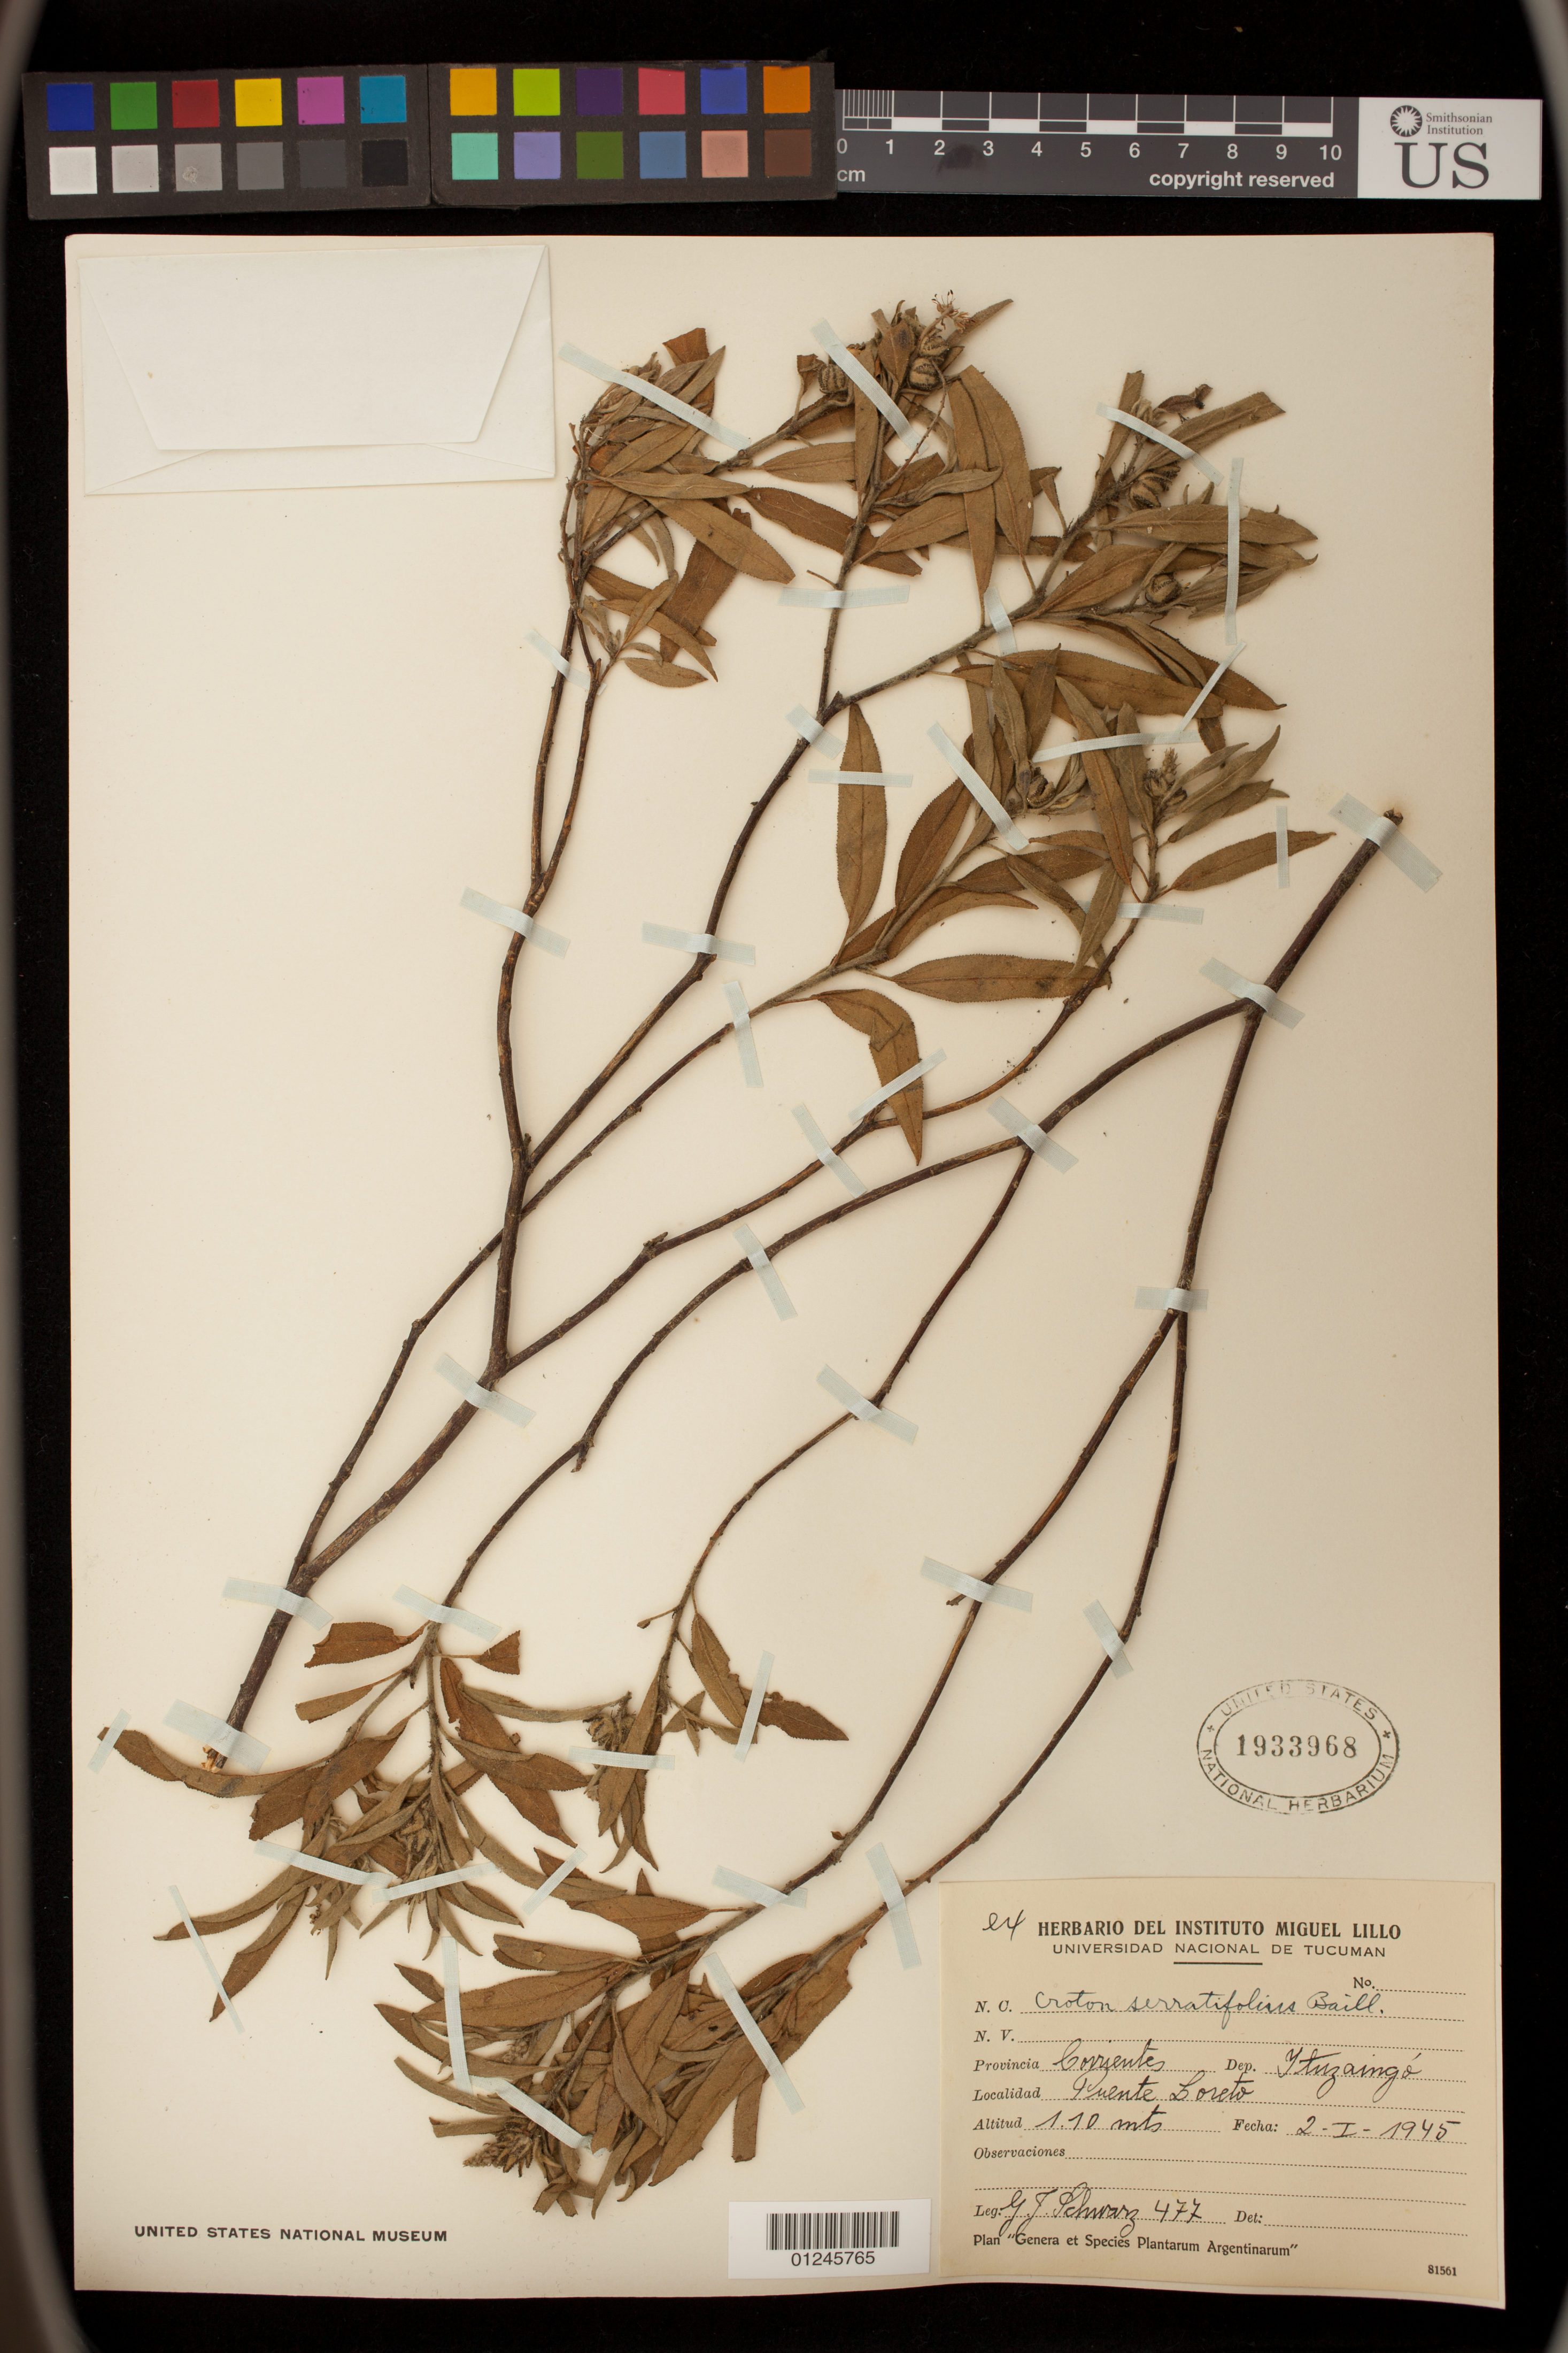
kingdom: Plantae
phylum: Tracheophyta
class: Magnoliopsida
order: Malpighiales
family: Euphorbiaceae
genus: Croton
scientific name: Croton serratifolius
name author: Baill.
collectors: G. J. Schwarz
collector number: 477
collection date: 1945-01-02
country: Argentina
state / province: Corrientes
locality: Dep. Ituzaingo.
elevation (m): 110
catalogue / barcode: US 1933968